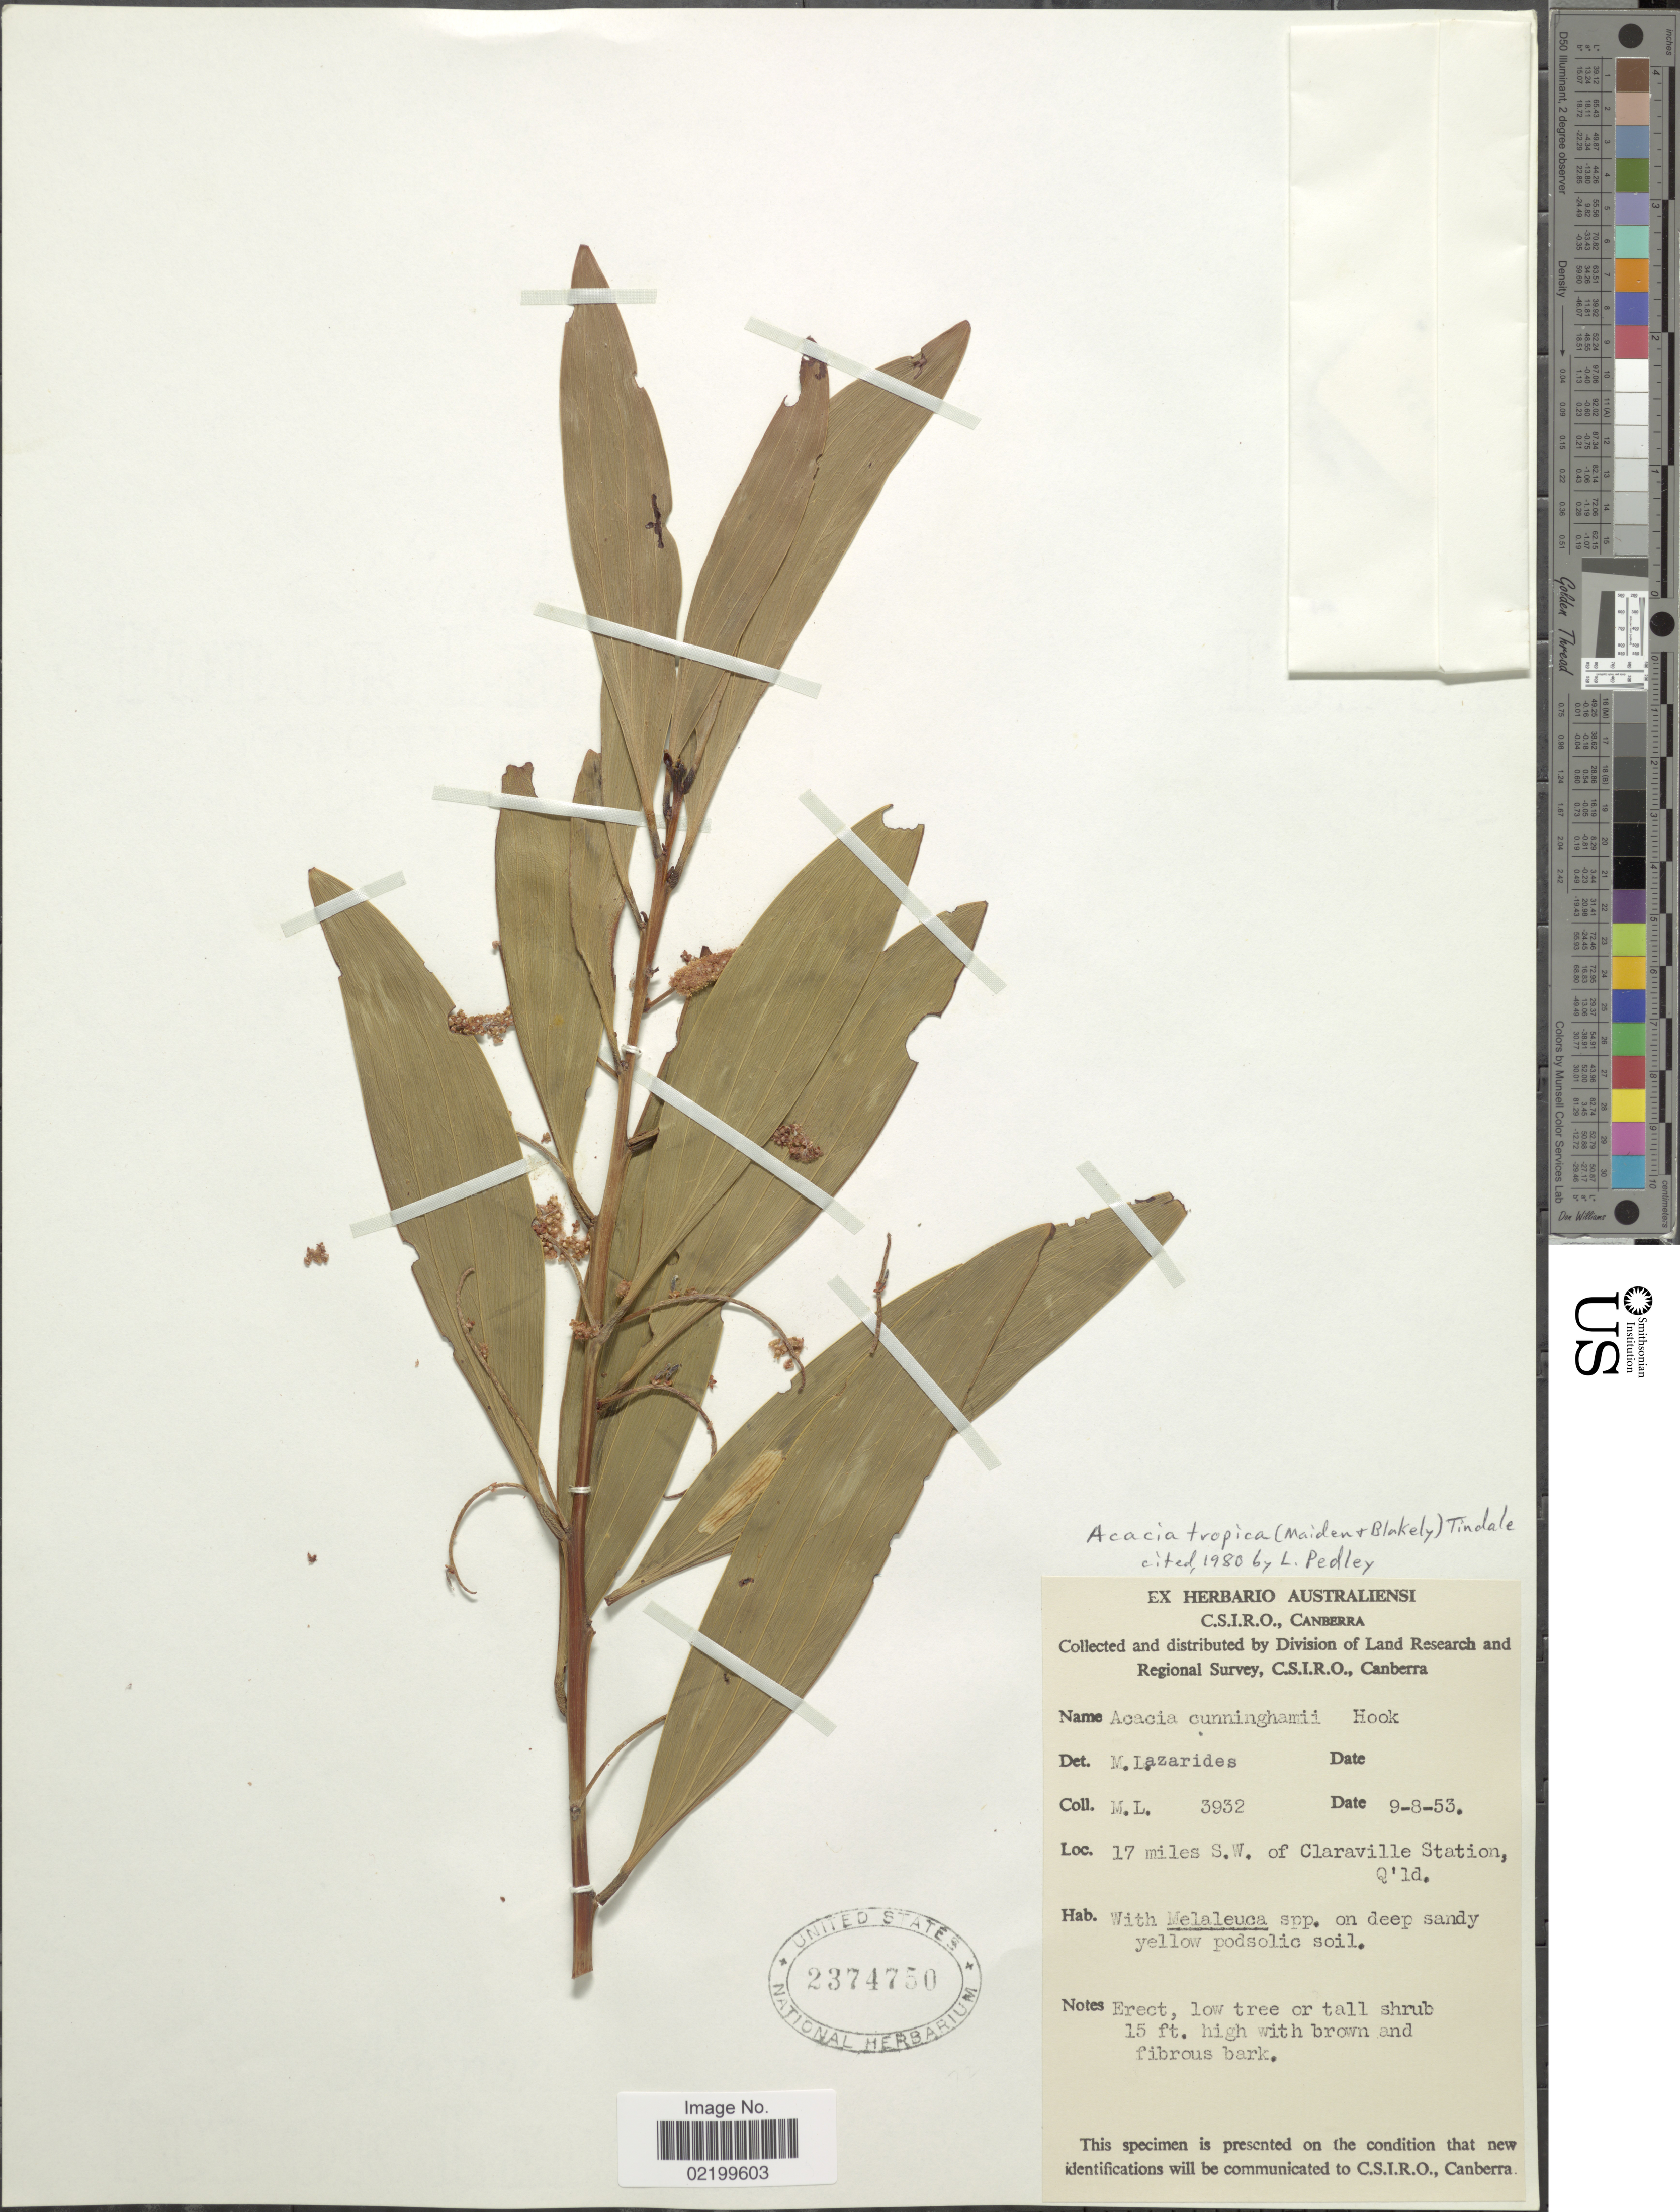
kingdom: Plantae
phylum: Tracheophyta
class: Magnoliopsida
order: Fabales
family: Fabaceae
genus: Acacia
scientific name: Acacia tropica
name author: (Maiden & Blakeley) Tindale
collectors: M. Lazarides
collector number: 3932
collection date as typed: Transcribed d/m/y: 9/8/53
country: Australia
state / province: Queensland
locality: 17 miles S. W. of Claraville Station, Q'ld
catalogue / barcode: US 2374750